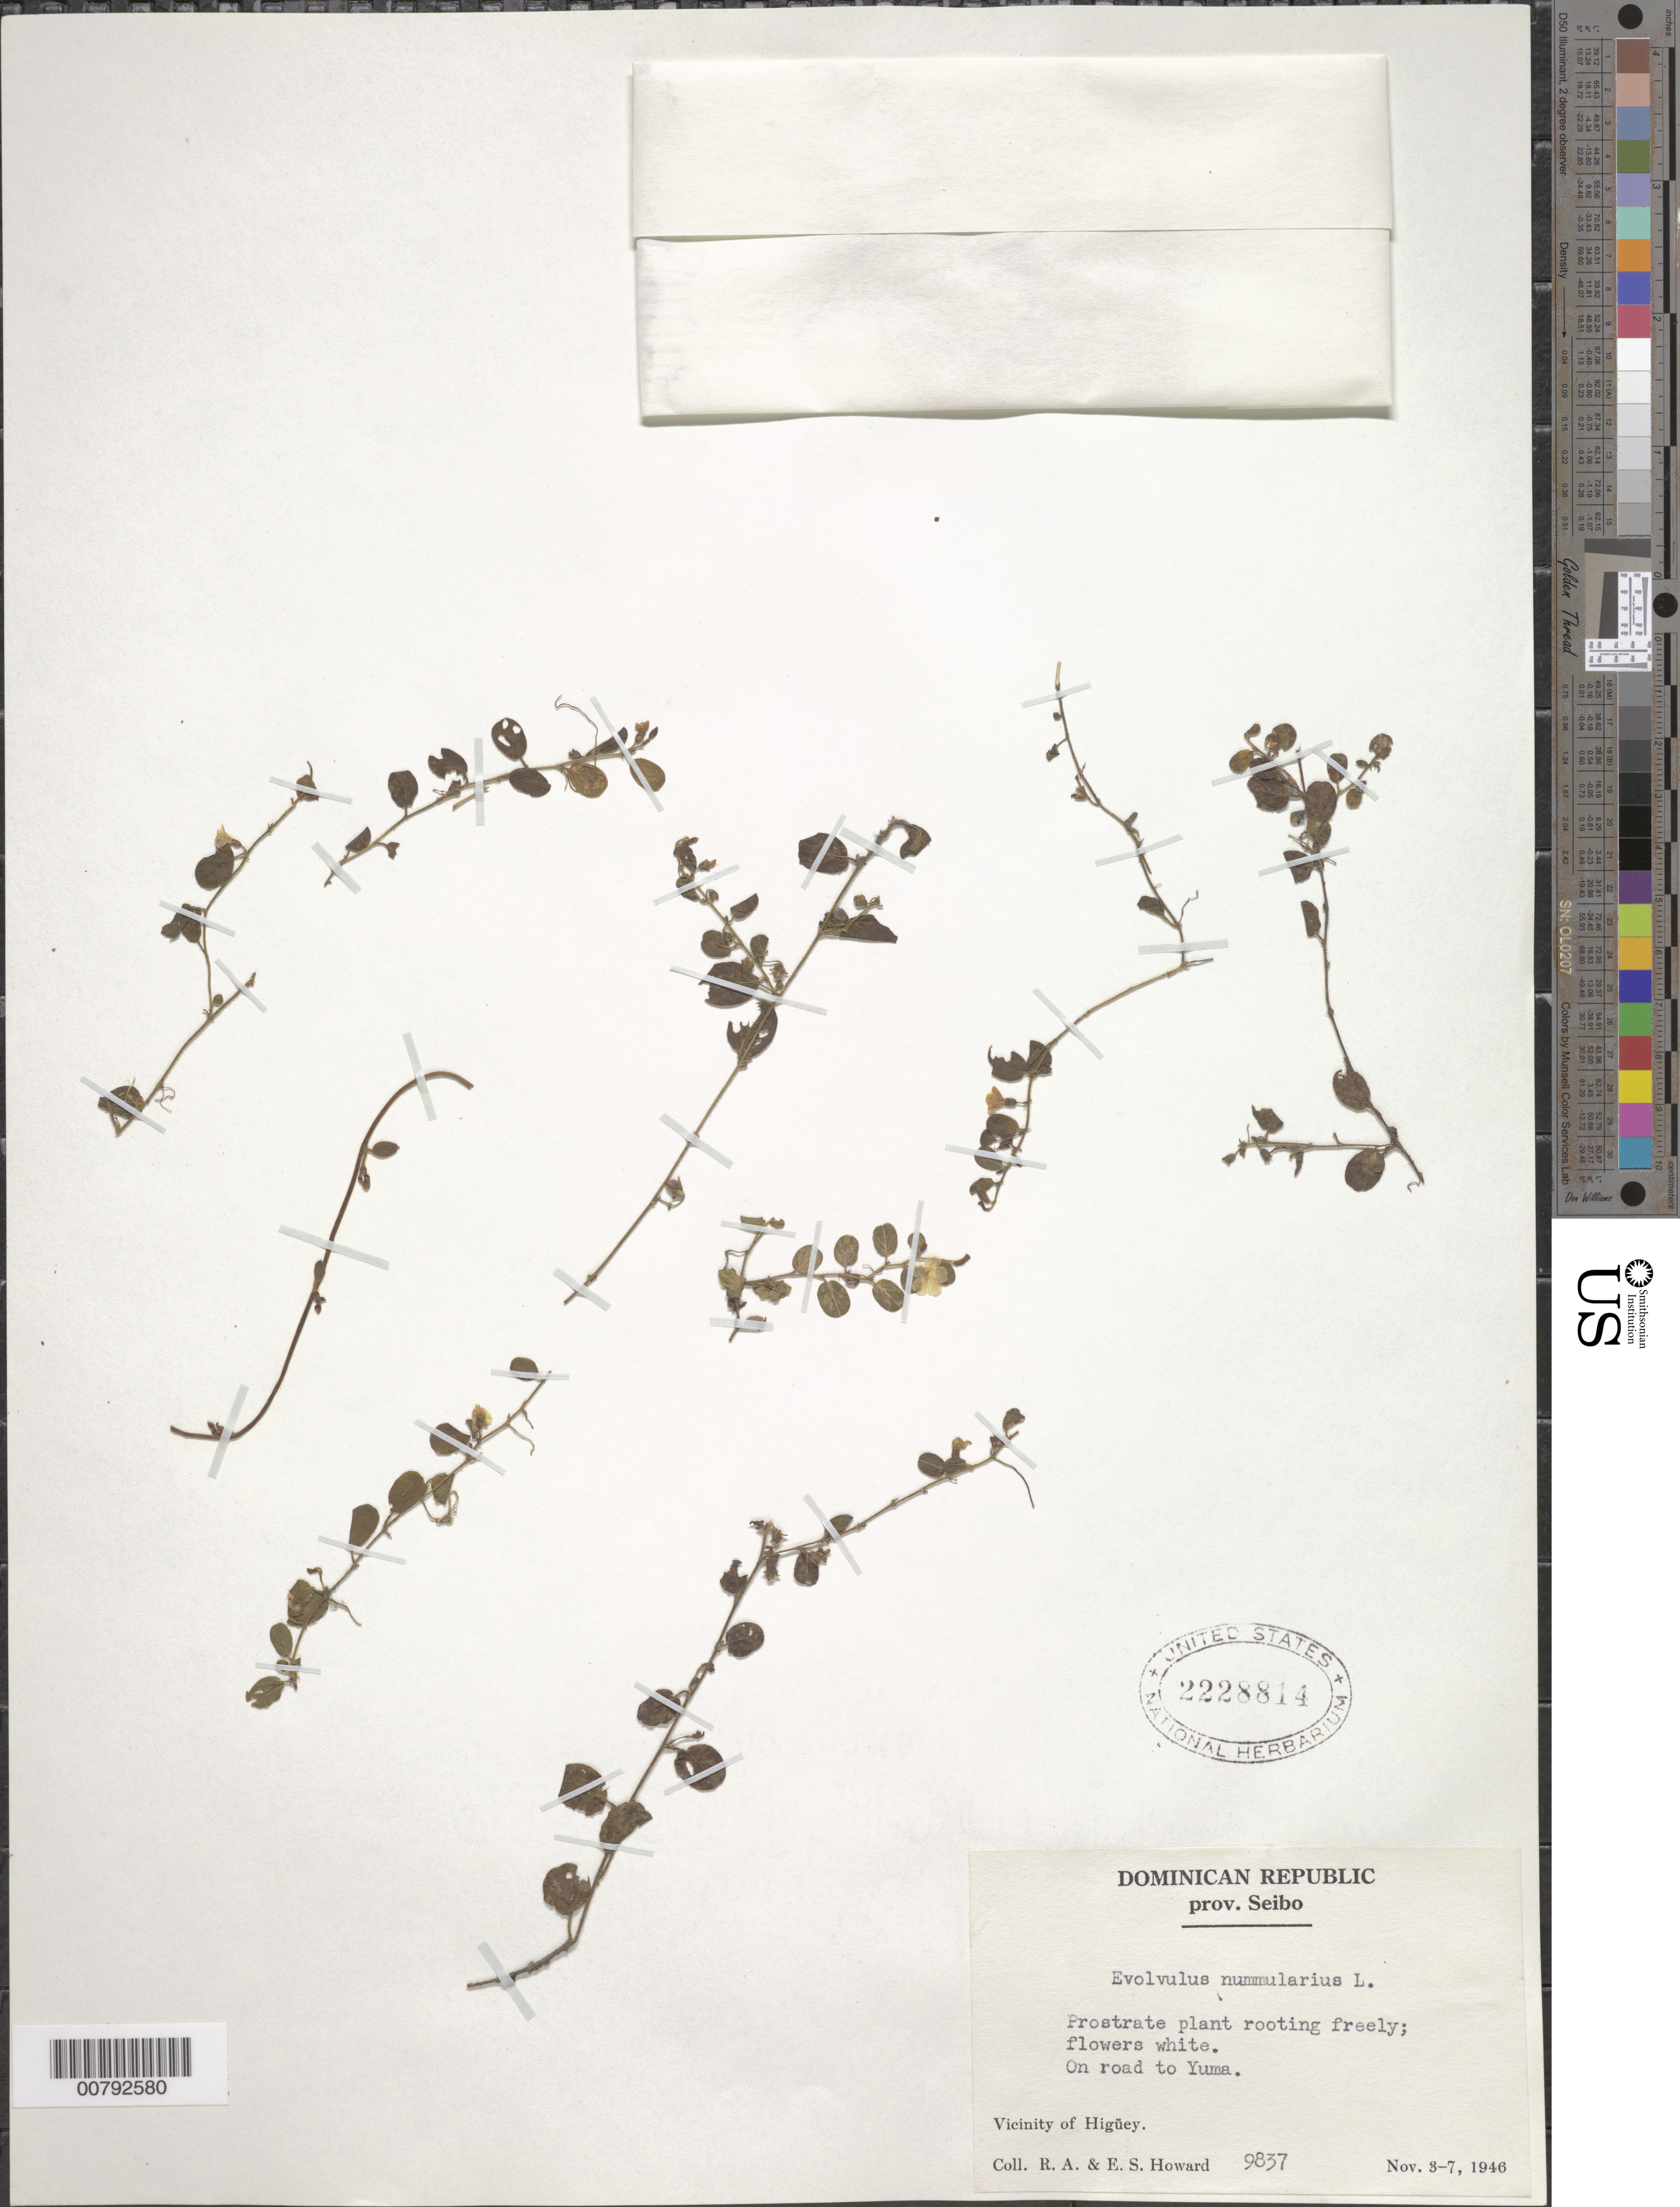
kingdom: Plantae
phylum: Tracheophyta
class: Magnoliopsida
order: Solanales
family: Convolvulaceae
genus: Evolvulus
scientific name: Evolvulus nummularius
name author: (L.) L.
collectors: R. A. Howard & E. S. Howard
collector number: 9837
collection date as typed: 03 Nov 1946 to 07 Nov 1946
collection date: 1946-11-03/1946-11-07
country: Dominican Republic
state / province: El Seibo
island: Hispaniola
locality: On road to Yuma.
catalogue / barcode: US 2228814